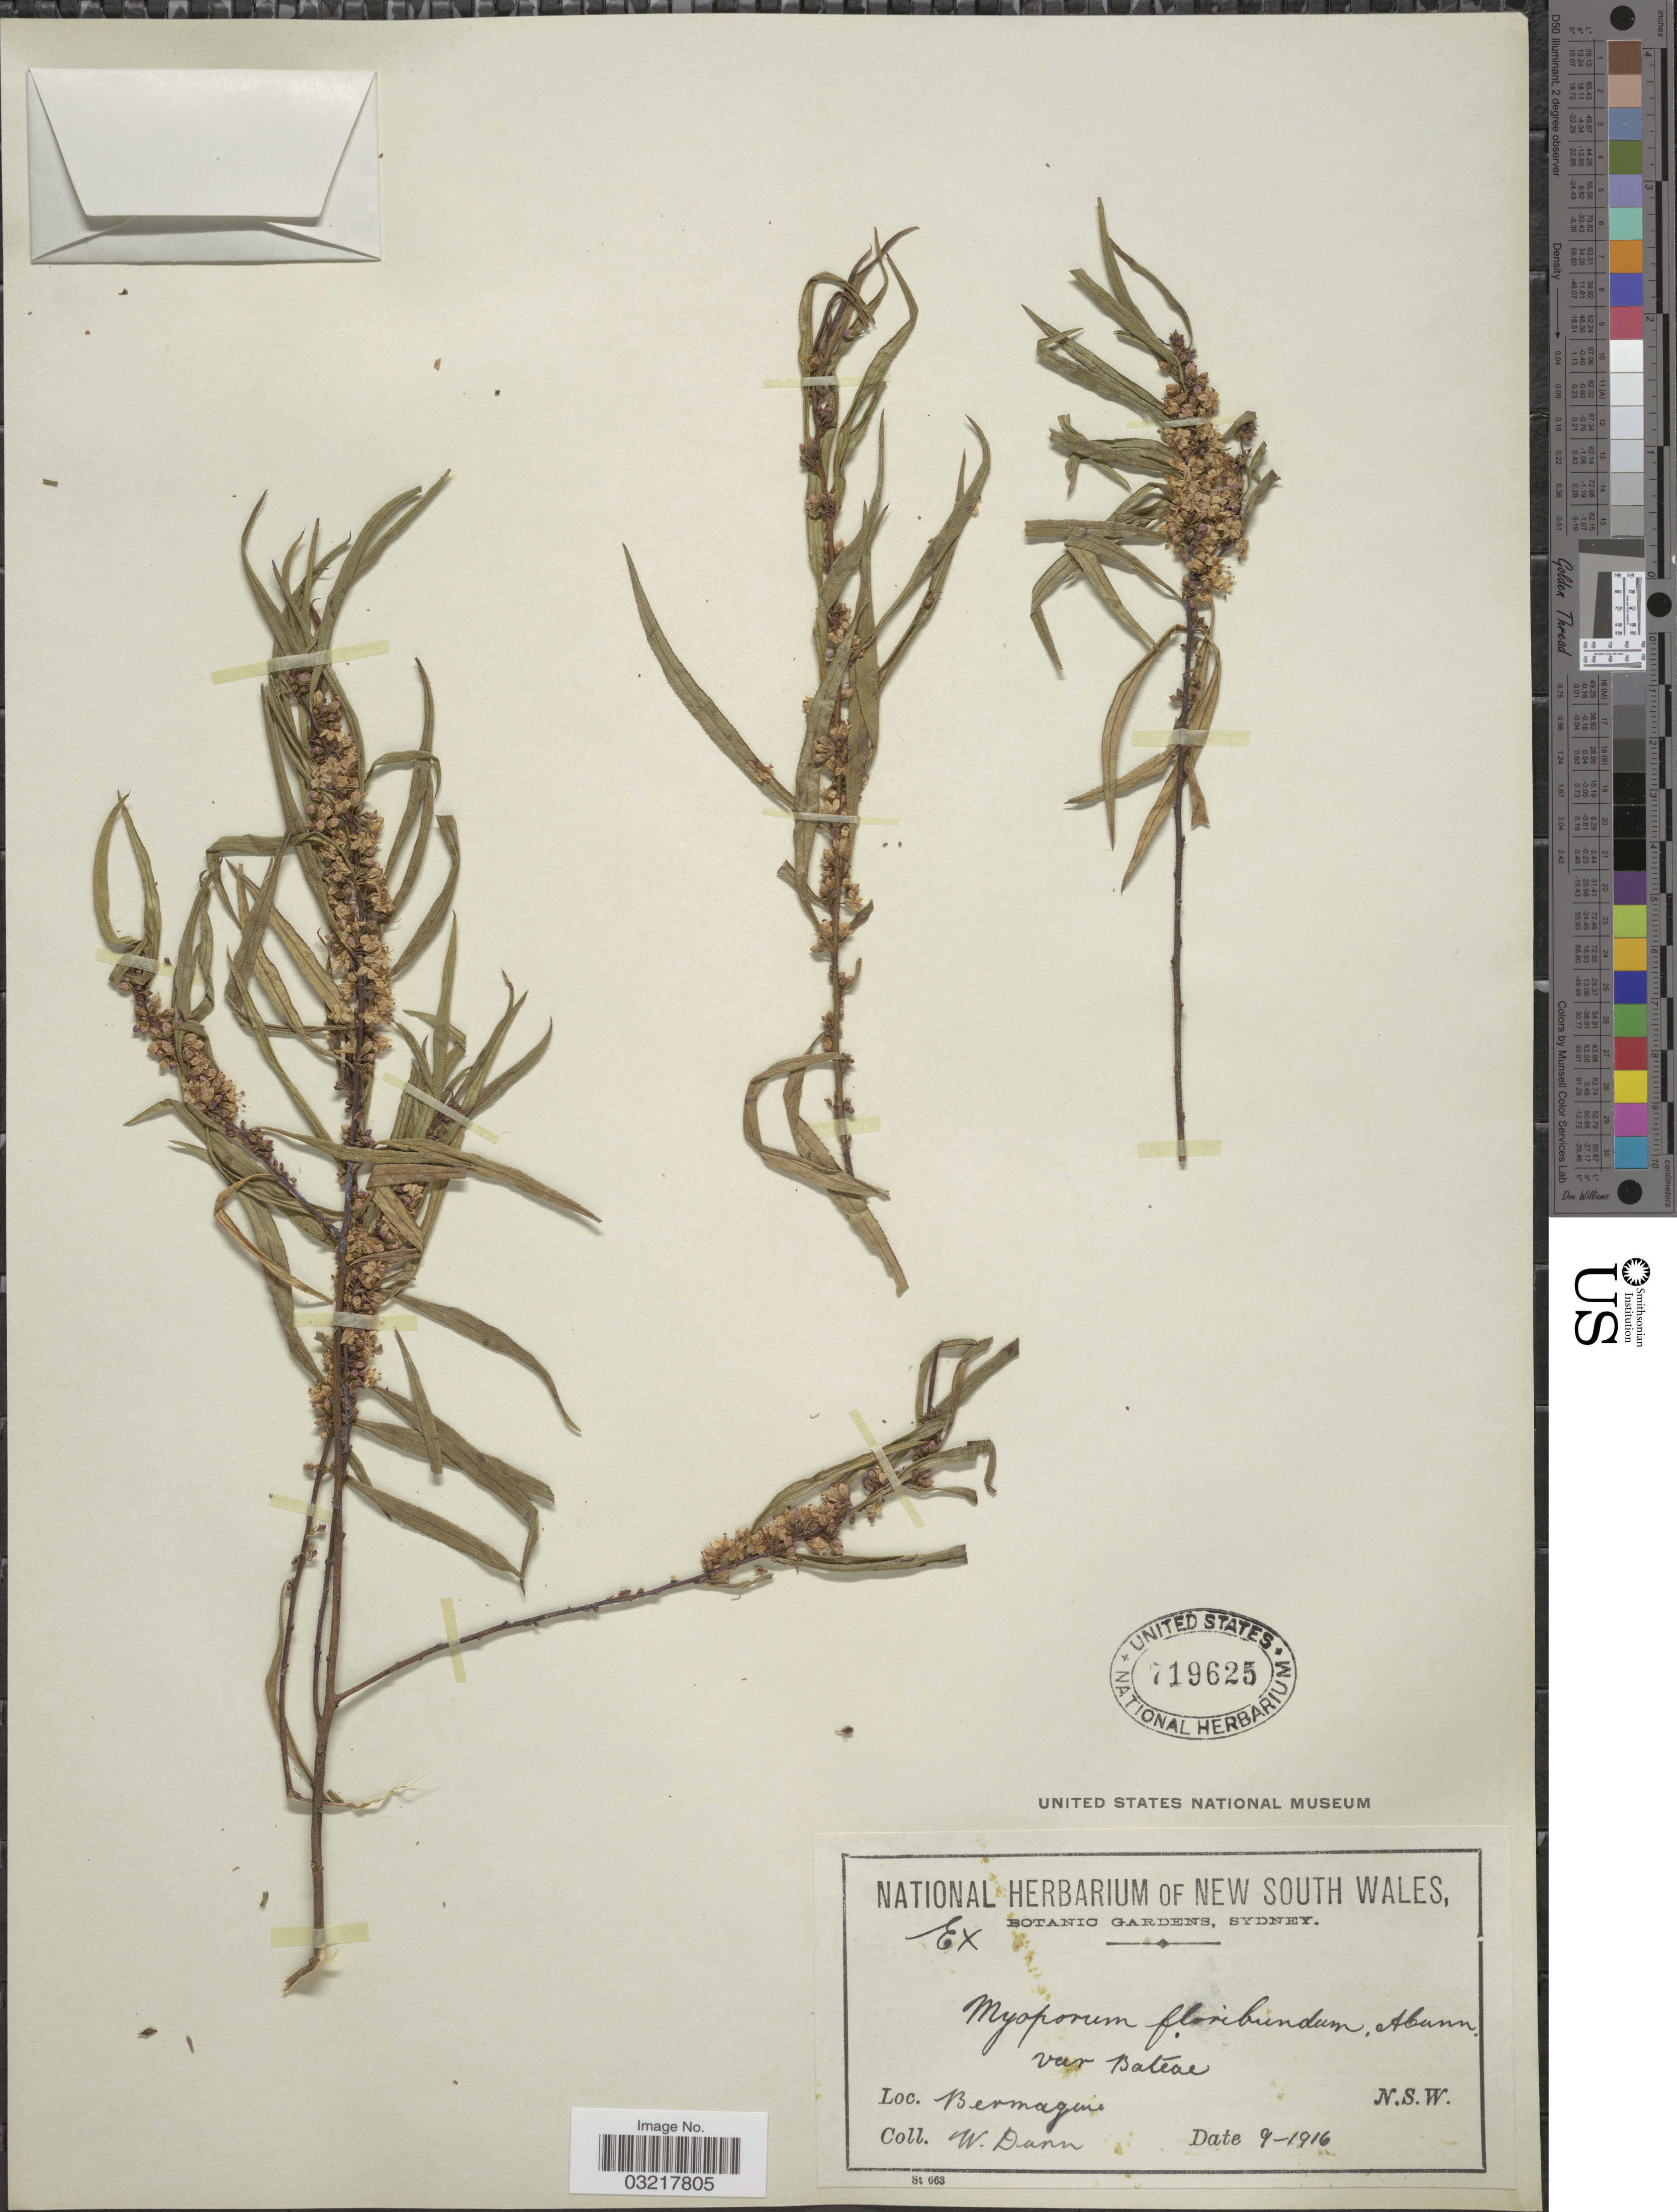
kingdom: Plantae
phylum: Tracheophyta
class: Magnoliopsida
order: Lamiales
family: Scrophulariaceae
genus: Myoporum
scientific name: Myoporum floribundum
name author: A. Cunn. ex Benth.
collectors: W. Dunn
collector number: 26534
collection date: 1916-09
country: Australia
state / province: New South Wales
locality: Bermagui. N.S.W.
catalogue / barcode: US 719625